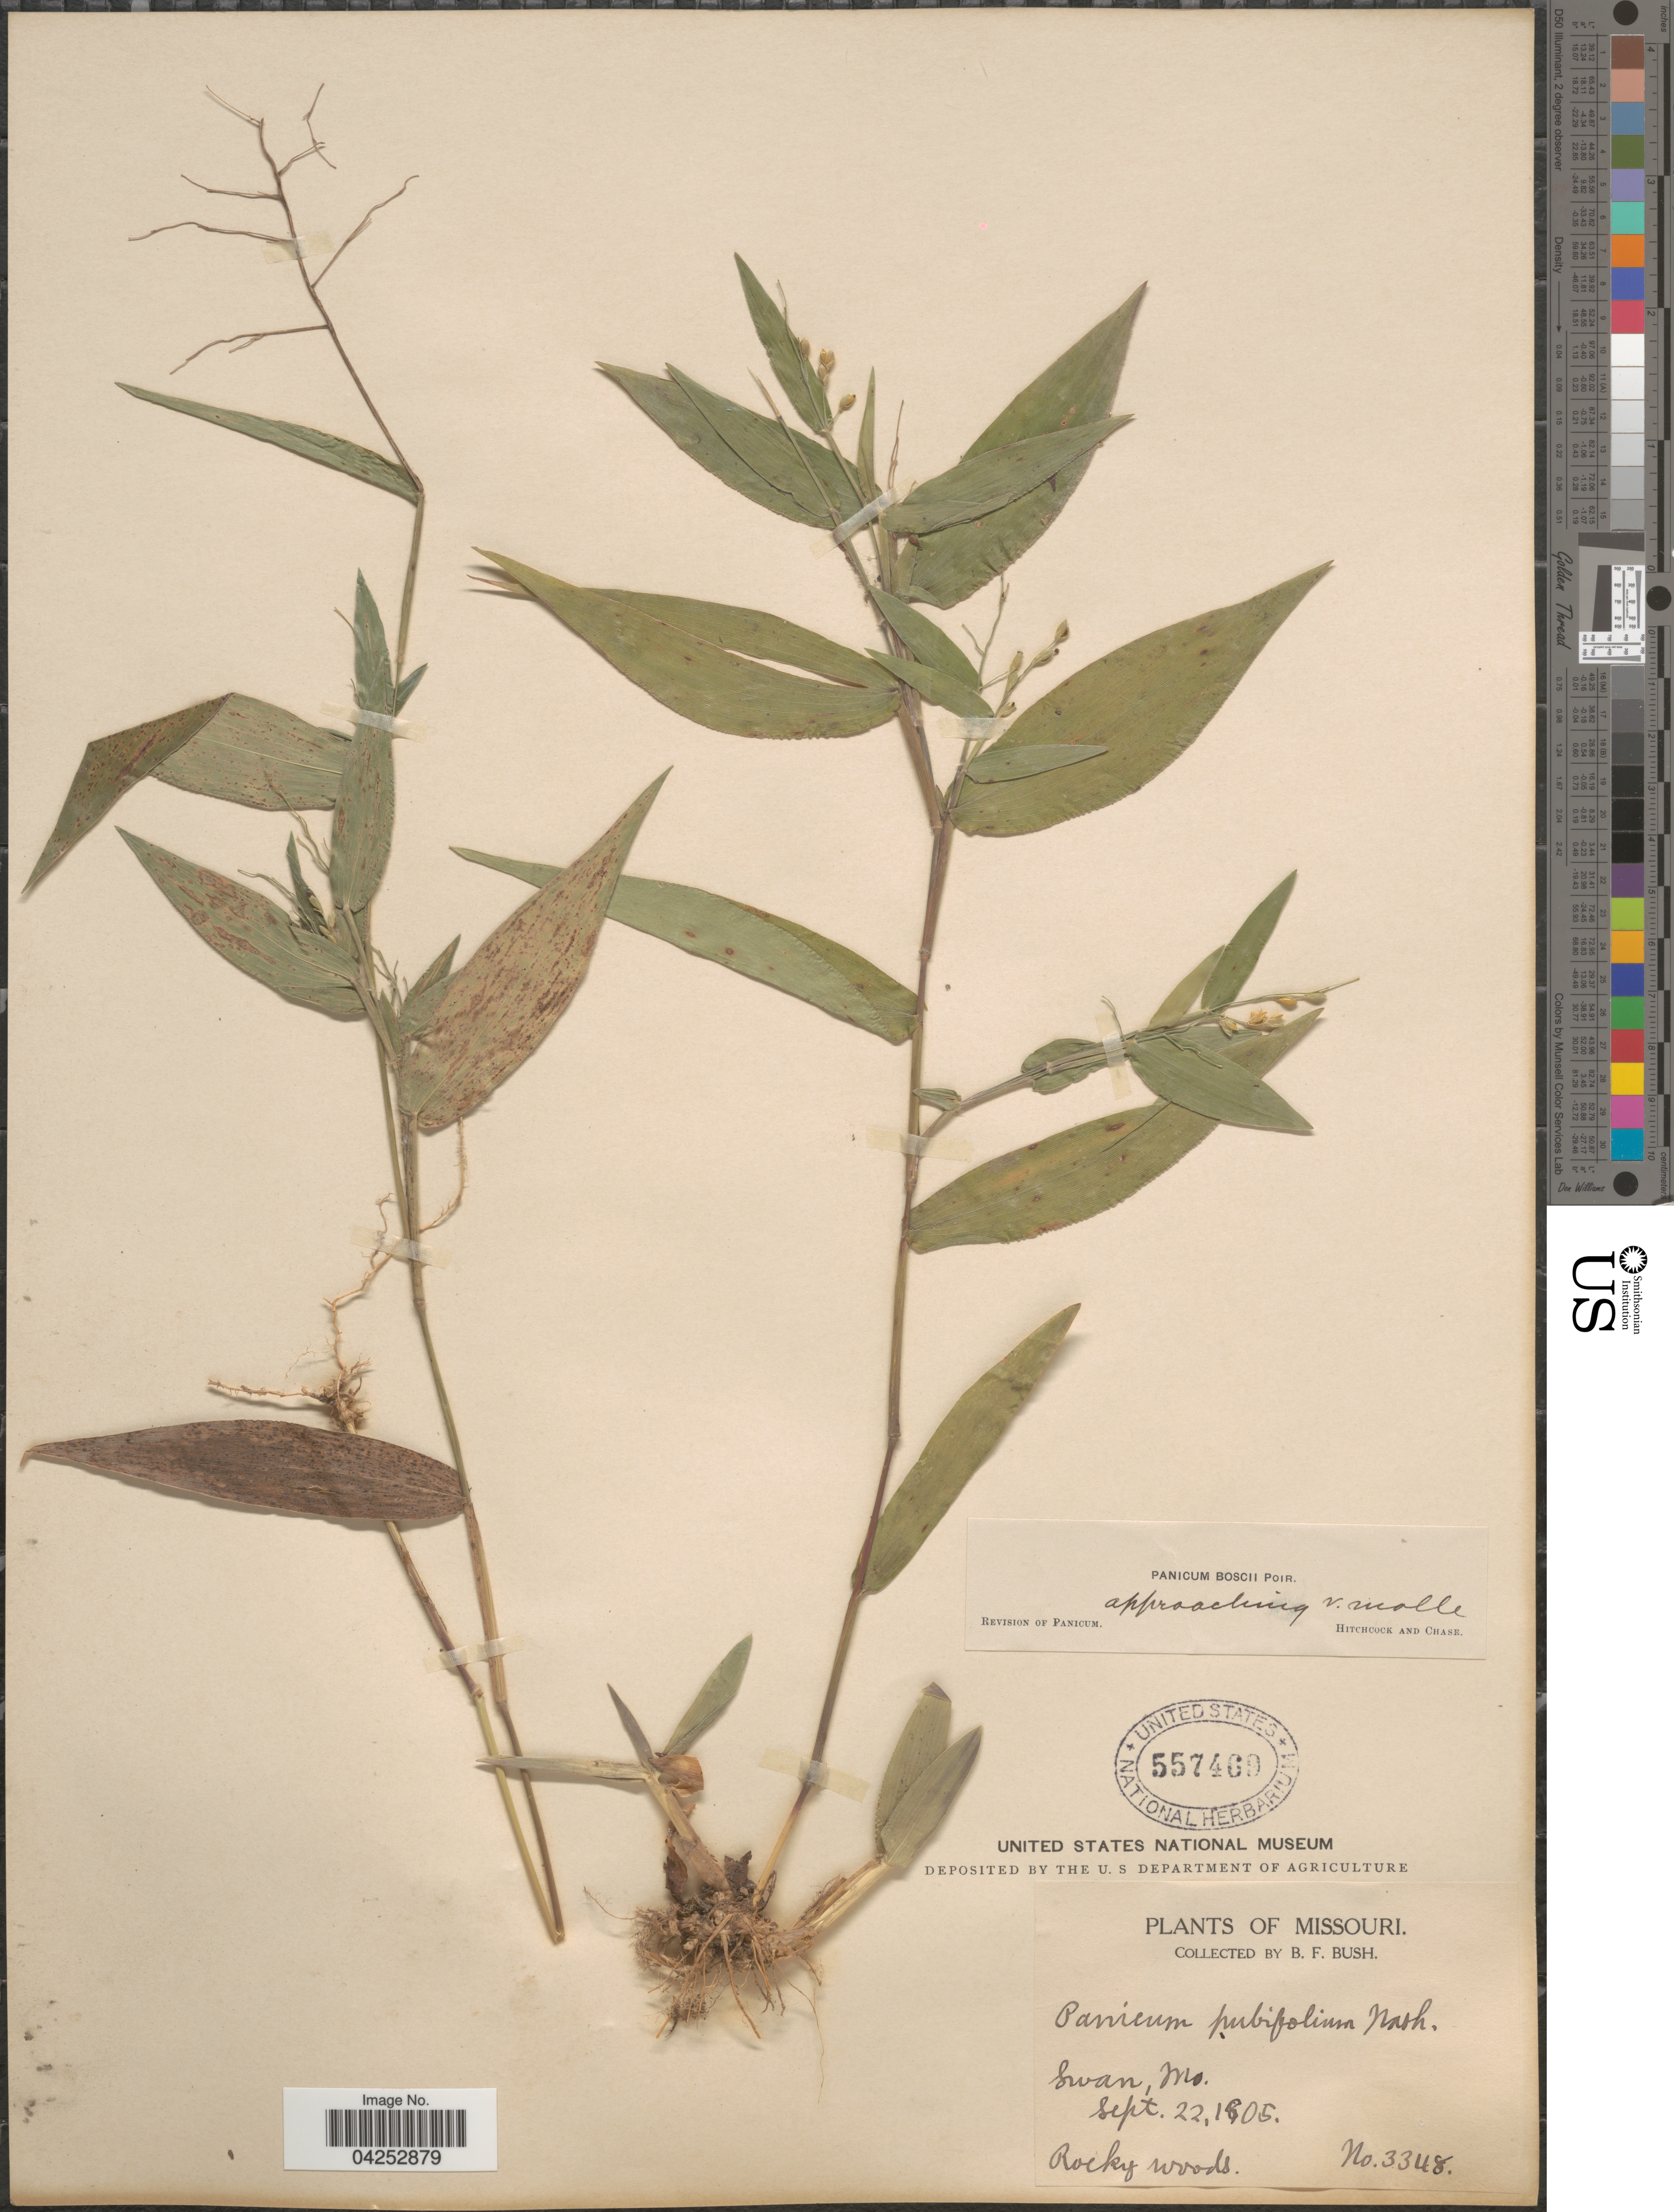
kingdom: Plantae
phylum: Tracheophyta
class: Liliopsida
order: Poales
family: Poaceae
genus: Dichanthelium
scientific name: Dichanthelium boscii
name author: (Poir.) Gould & C.A. Clark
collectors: B. F. Bush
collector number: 3348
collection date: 1905-09-22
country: United States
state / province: Missouri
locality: Swan.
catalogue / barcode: US 557469